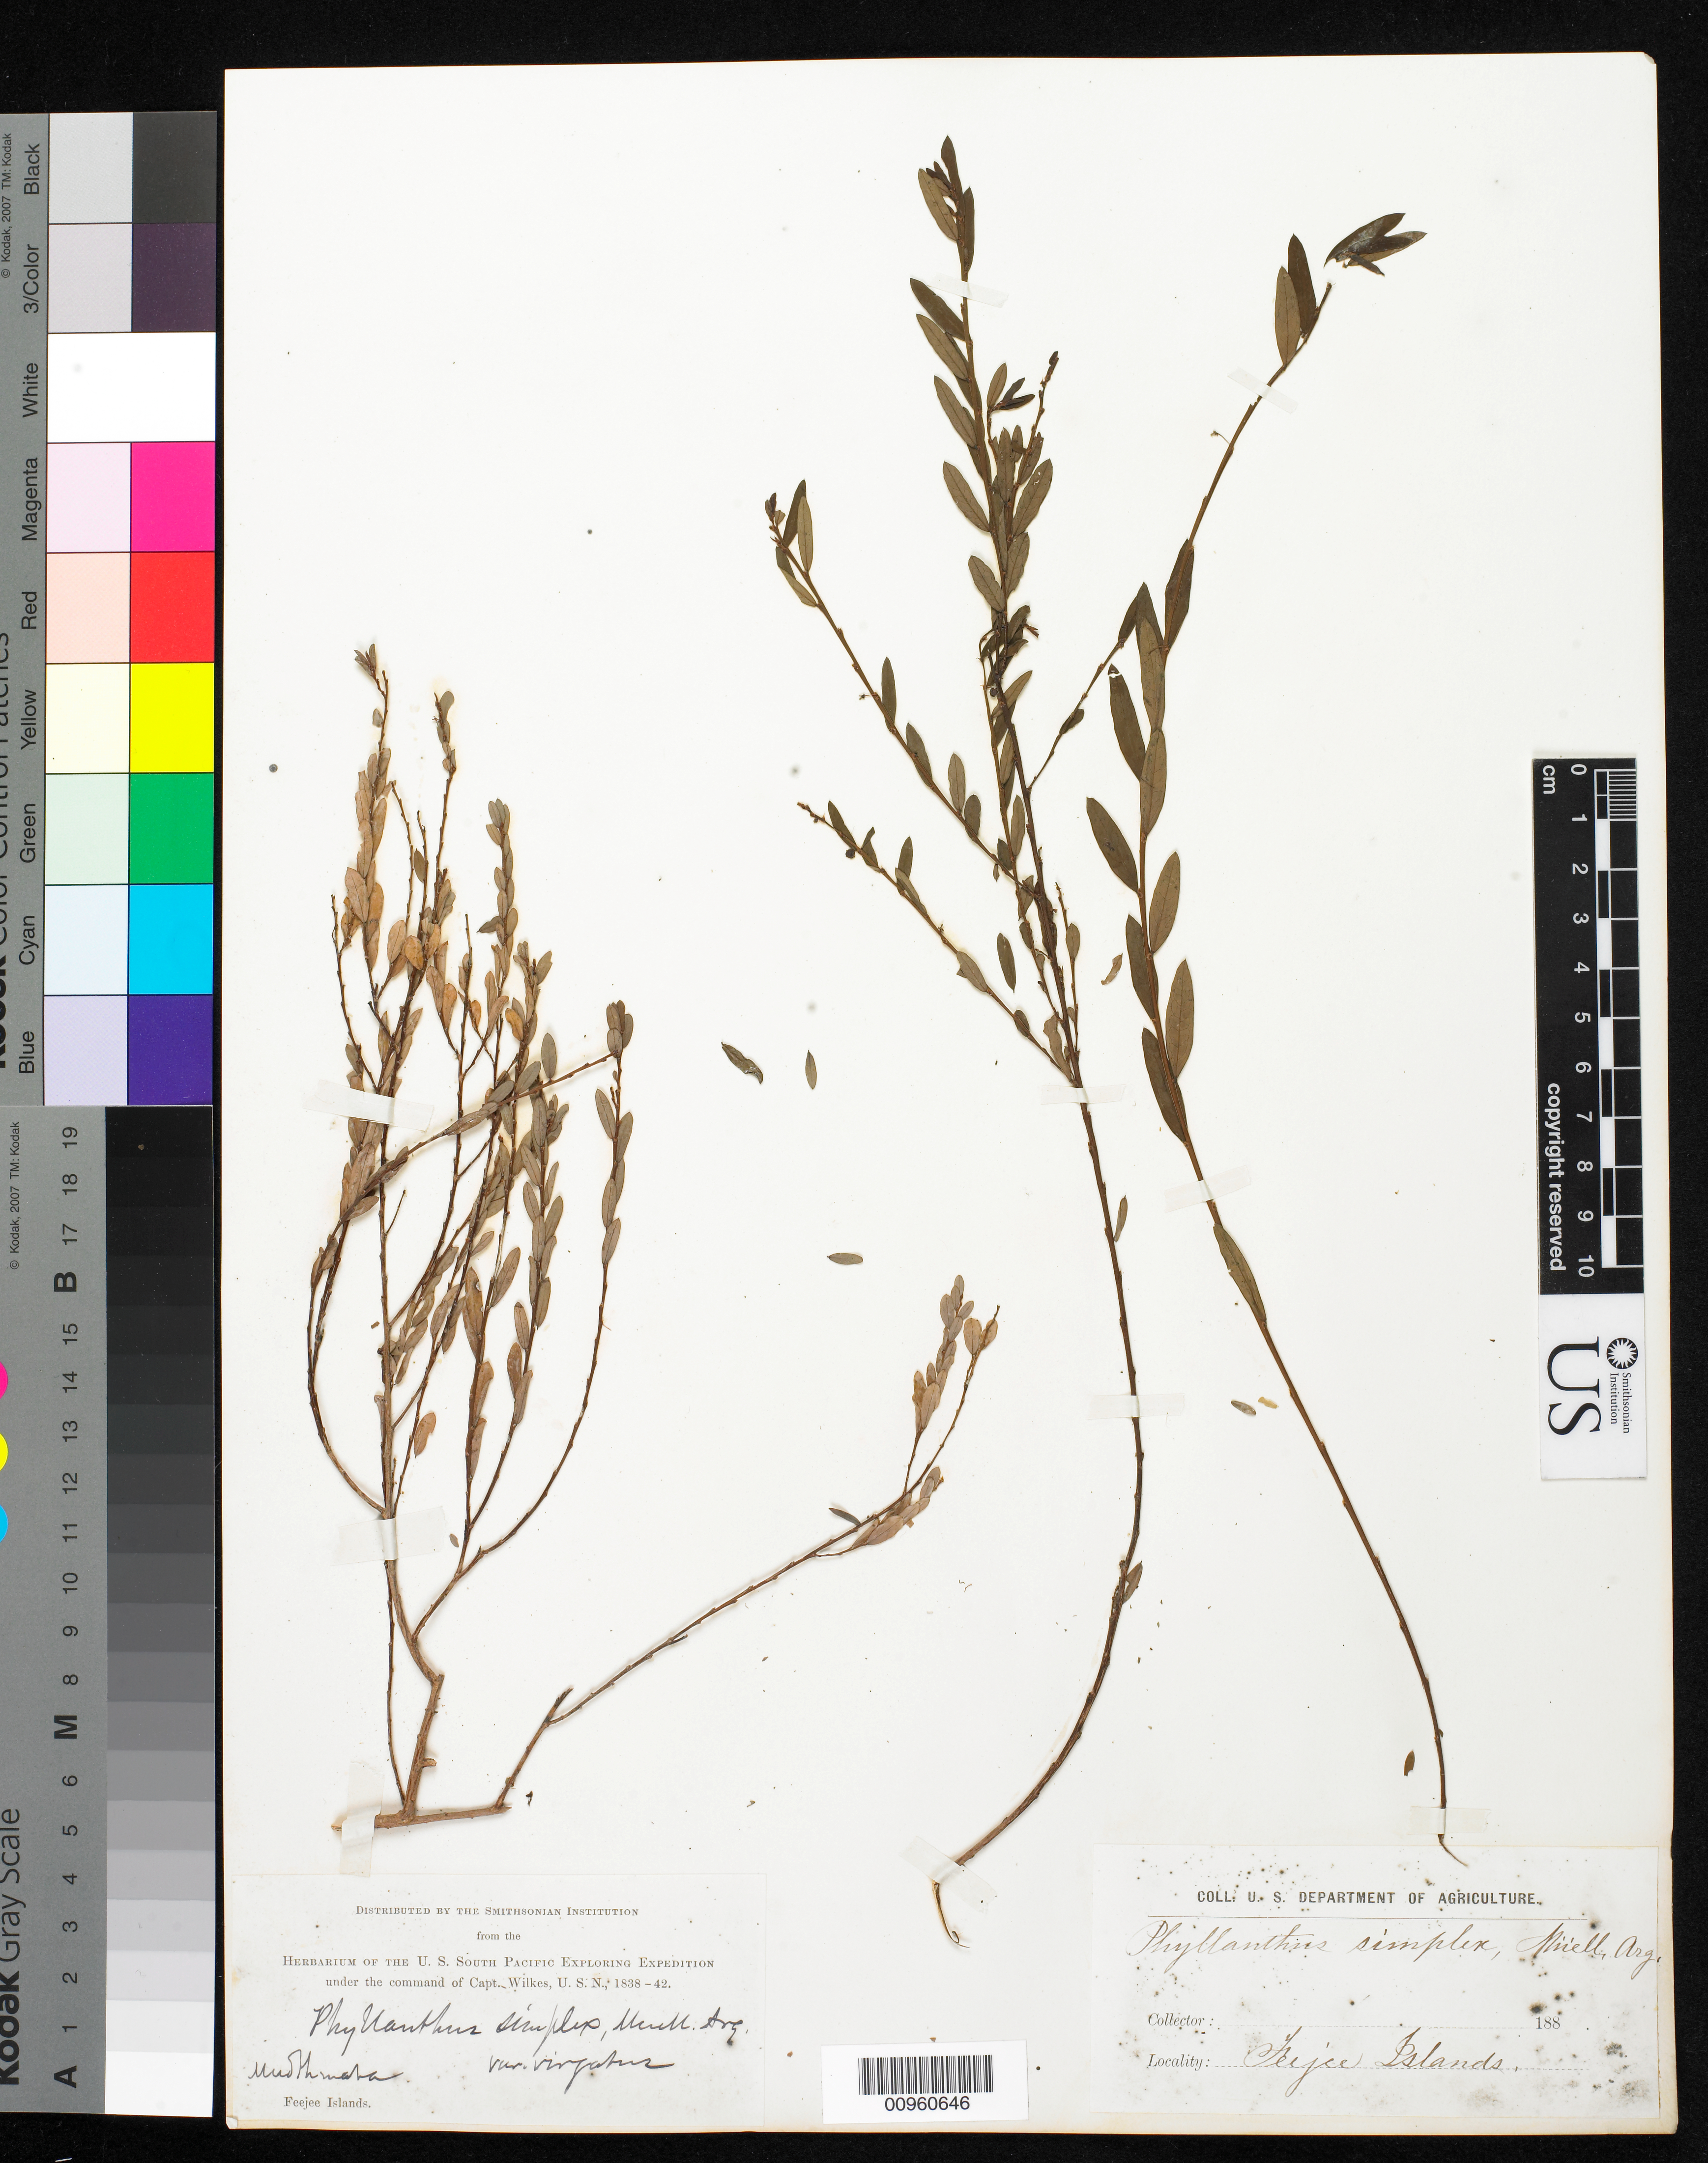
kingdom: Plantae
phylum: Tracheophyta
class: Magnoliopsida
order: Malpighiales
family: Phyllanthaceae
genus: Phyllanthus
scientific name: Phyllanthus virgatus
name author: G. Forst.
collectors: Wilkes Explor. Exped.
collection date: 1838/1842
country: Fiji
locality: Feejee Islands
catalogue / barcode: US 98642